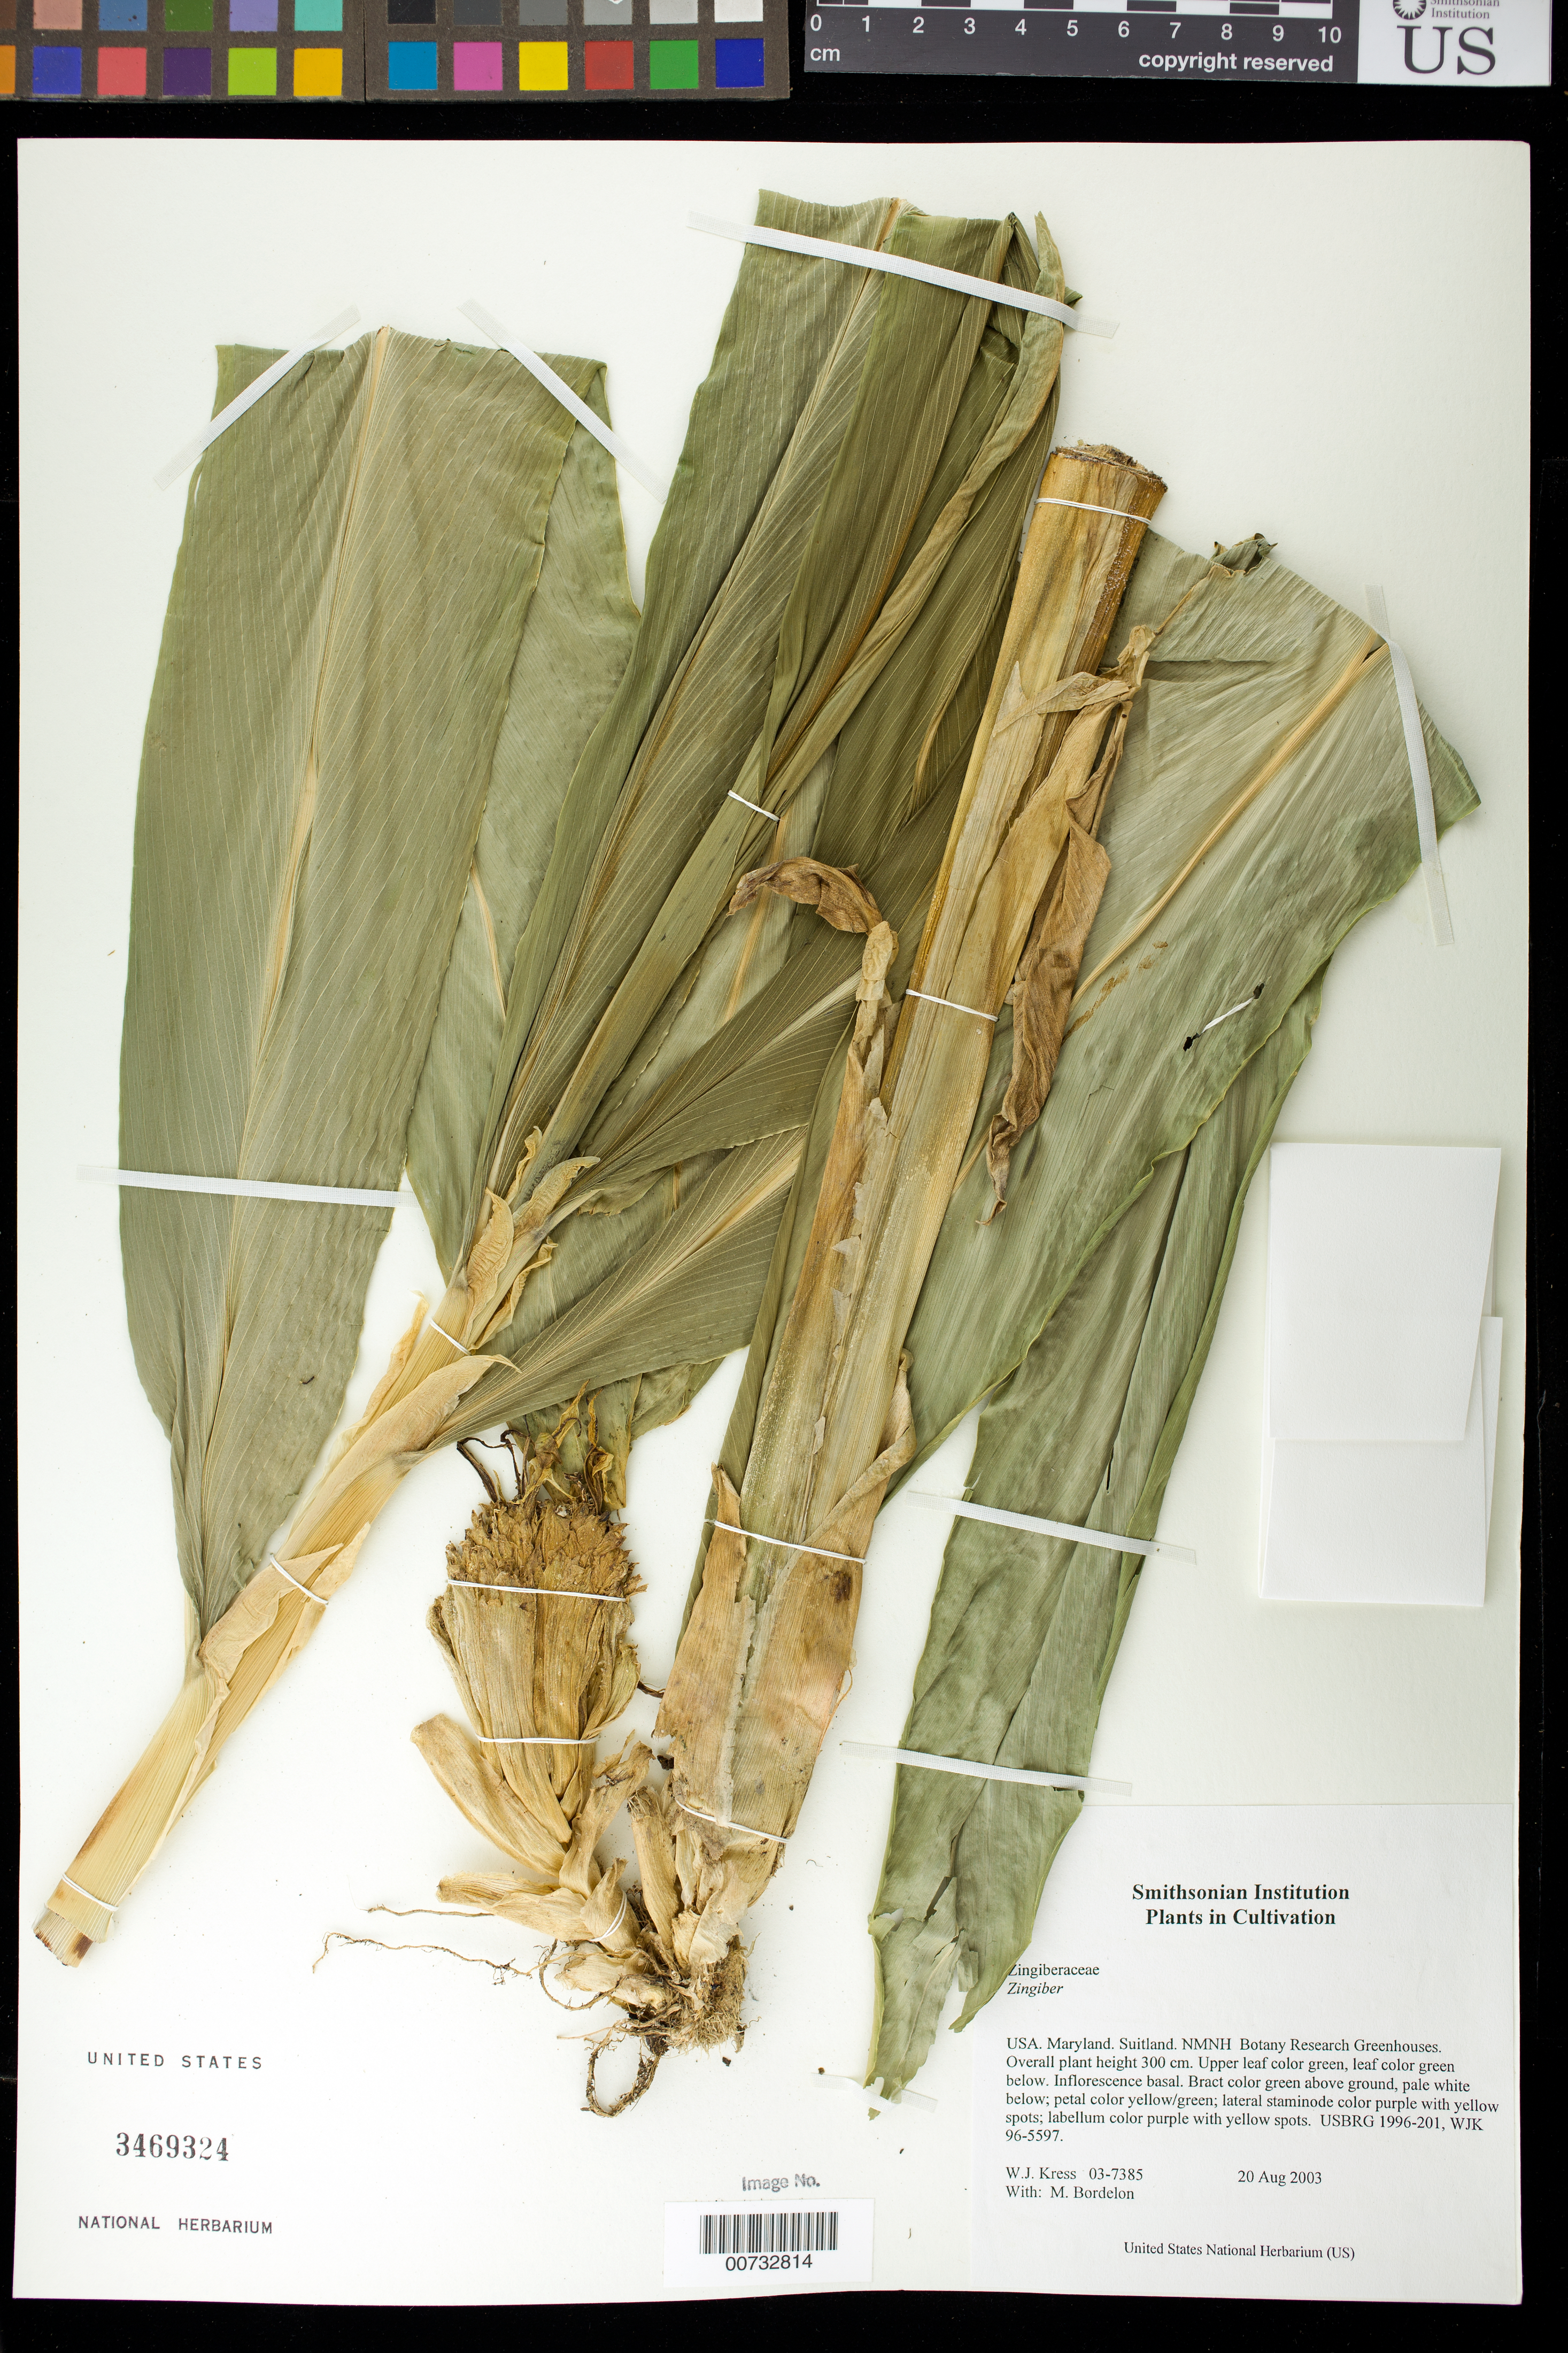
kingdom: Plantae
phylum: Tracheophyta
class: Liliopsida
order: Zingiberales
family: Zingiberaceae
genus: Zingiber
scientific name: Zingiber sp.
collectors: W. J. Kress & M. Bordelon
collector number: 03-7385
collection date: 2003-08-20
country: United States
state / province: Maryland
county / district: Prince George's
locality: NMNH Botany Research Greenhouses. Suitland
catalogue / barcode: US 3469324